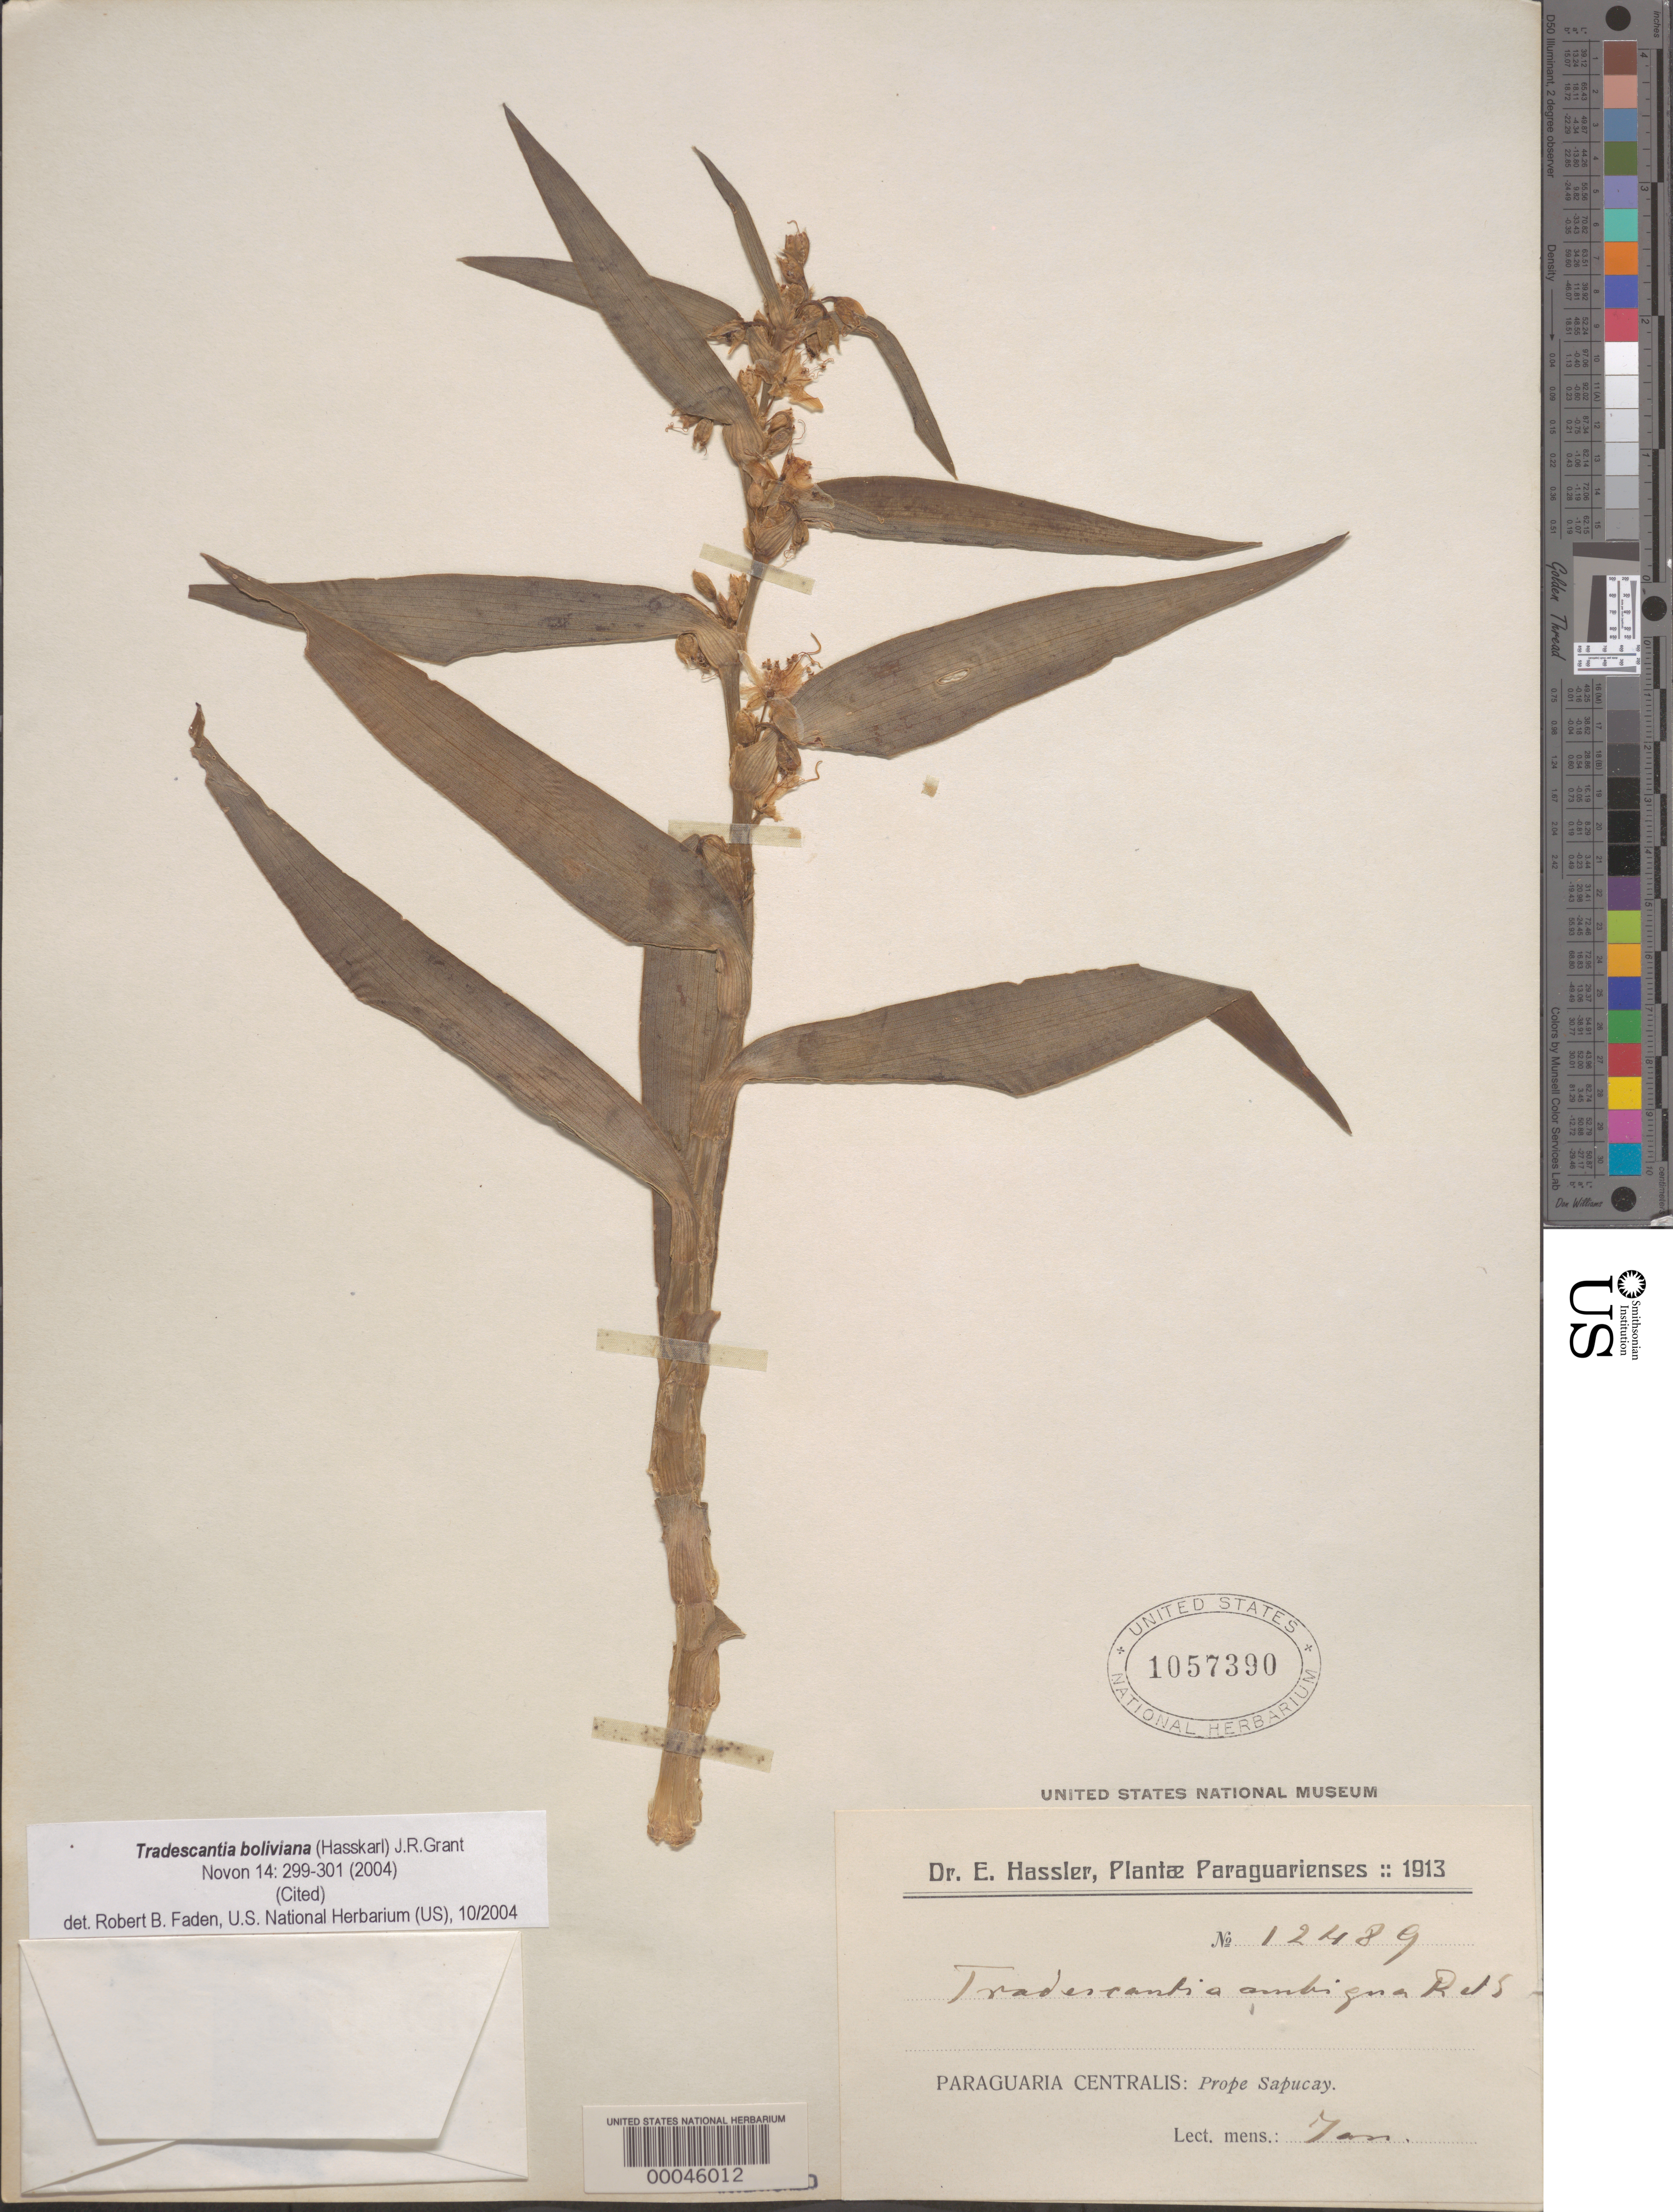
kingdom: Plantae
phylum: Tracheophyta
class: Liliopsida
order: Commelinales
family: Commelinaceae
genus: Tradescantia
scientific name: Tradescantia ambigua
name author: Mart. ex Schult. & Schult. f.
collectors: E. Hassler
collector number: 12489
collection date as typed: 1913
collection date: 1913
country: Paraguay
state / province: Paraguarí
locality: Sapucay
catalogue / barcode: US 1057390